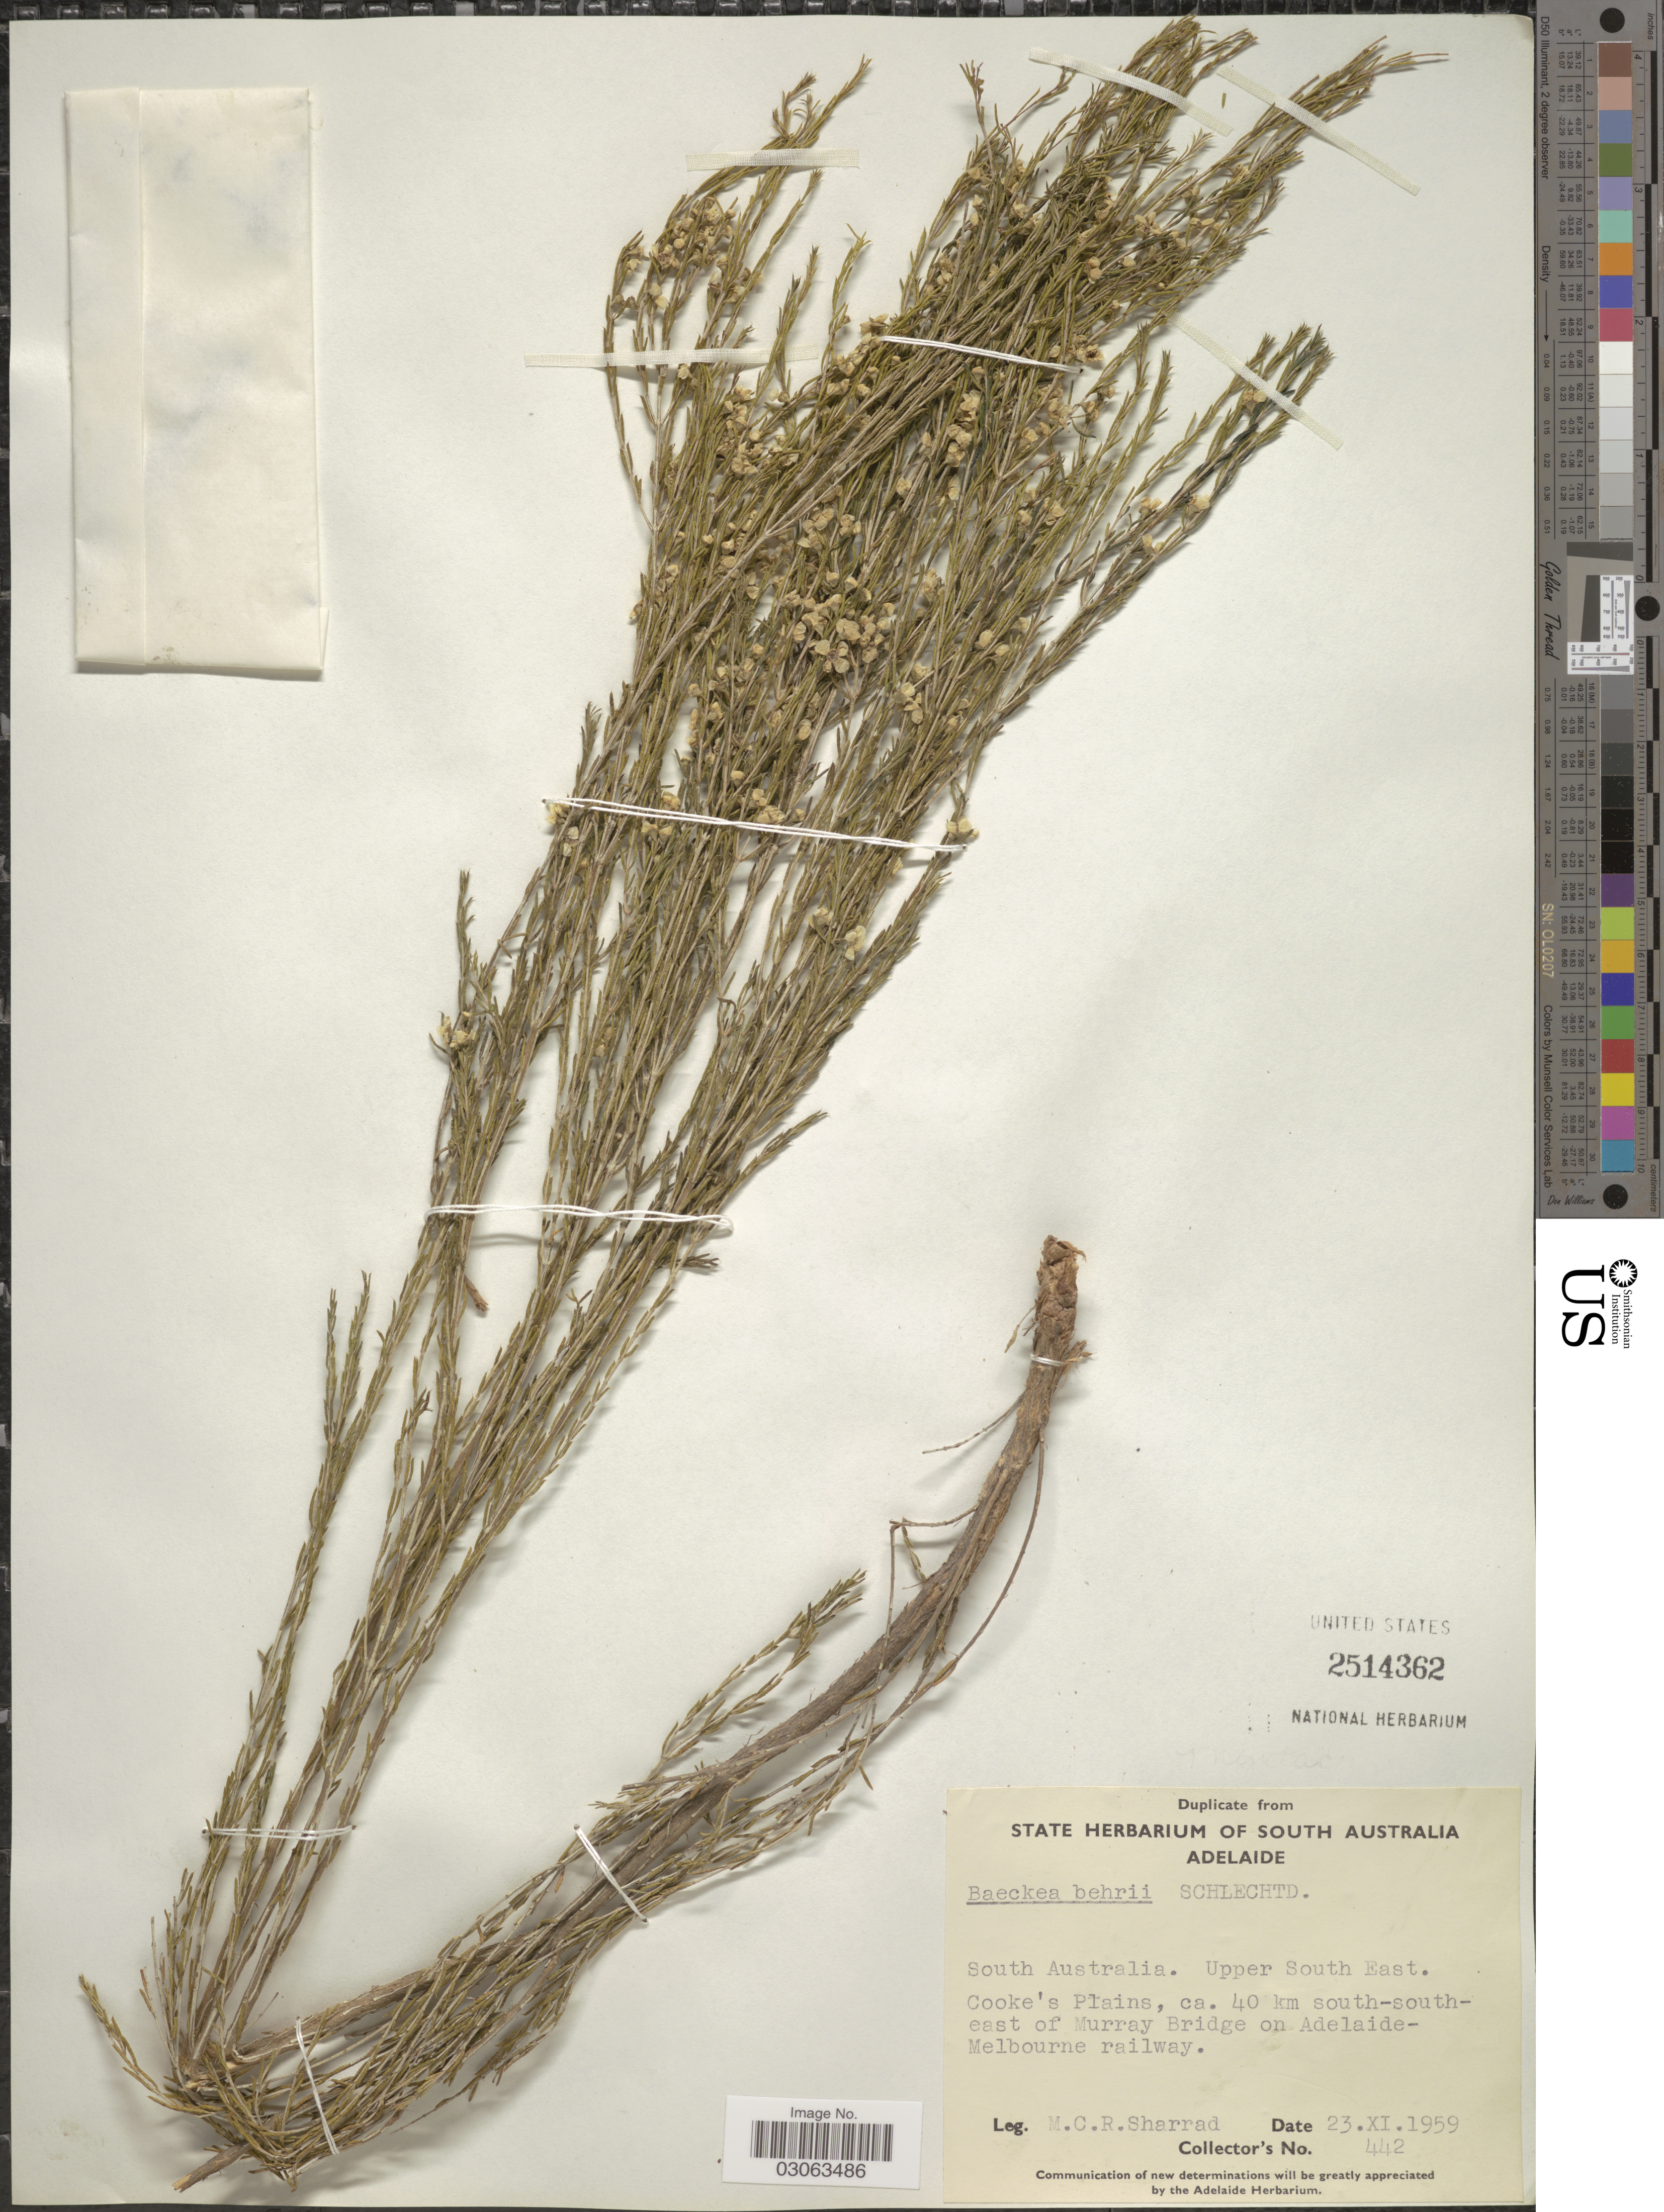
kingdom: Plantae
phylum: Tracheophyta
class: Magnoliopsida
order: Myrtales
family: Myrtaceae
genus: Hysterobaeckea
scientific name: Hysterobaeckea behrii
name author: (Schltdl.) Rye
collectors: M. Sharrad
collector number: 442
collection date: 1959-11-23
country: Australia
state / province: South Australia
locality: Upper South East. Cooke's Plains, ca. 40 km south-southeast of Murray Bridge on Adelaide-Melbourne railway.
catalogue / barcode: US 2514362